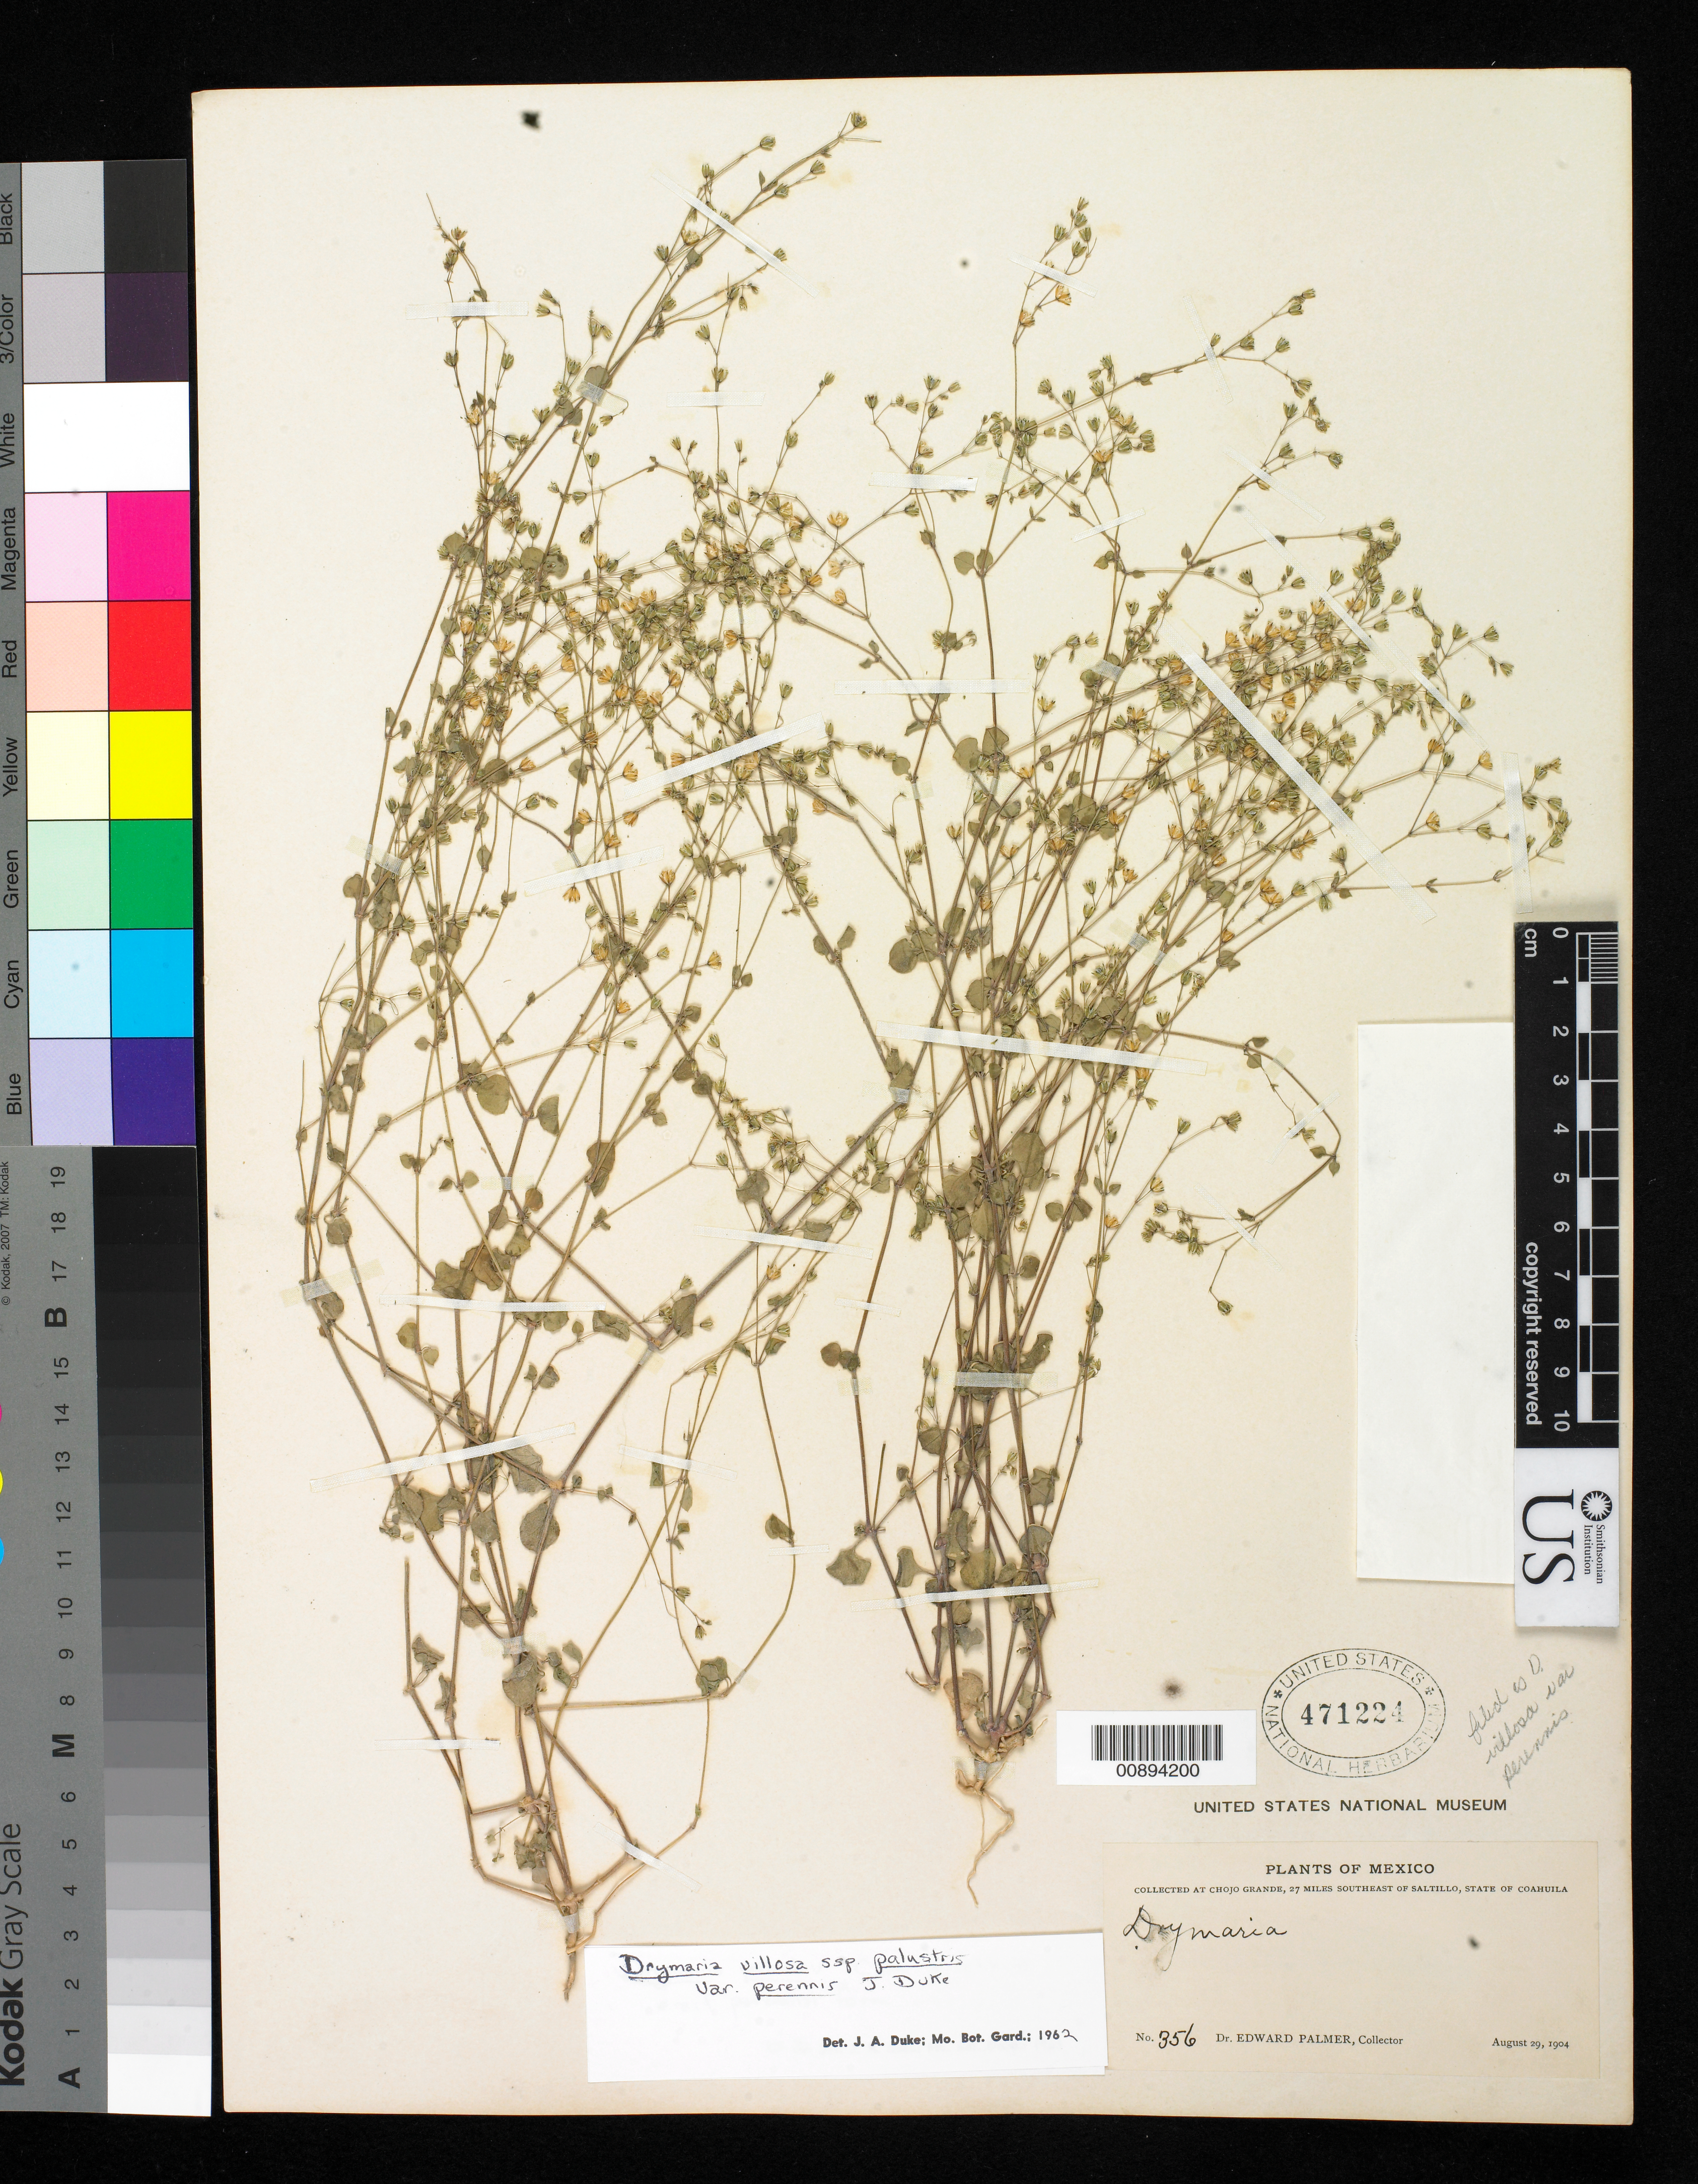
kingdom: Plantae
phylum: Tracheophyta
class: Magnoliopsida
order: Caryophyllales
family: Caryophyllaceae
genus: Drymaria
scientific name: Drymaria villosa var. perennis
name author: J.A. Duke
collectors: E. Palmer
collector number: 356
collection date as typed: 29 Aug 1904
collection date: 1904-08-29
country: Mexico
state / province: Coahuila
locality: Chojo Grande, 27 miles southeast of Saltillo, Coahuila.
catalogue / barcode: US 471224